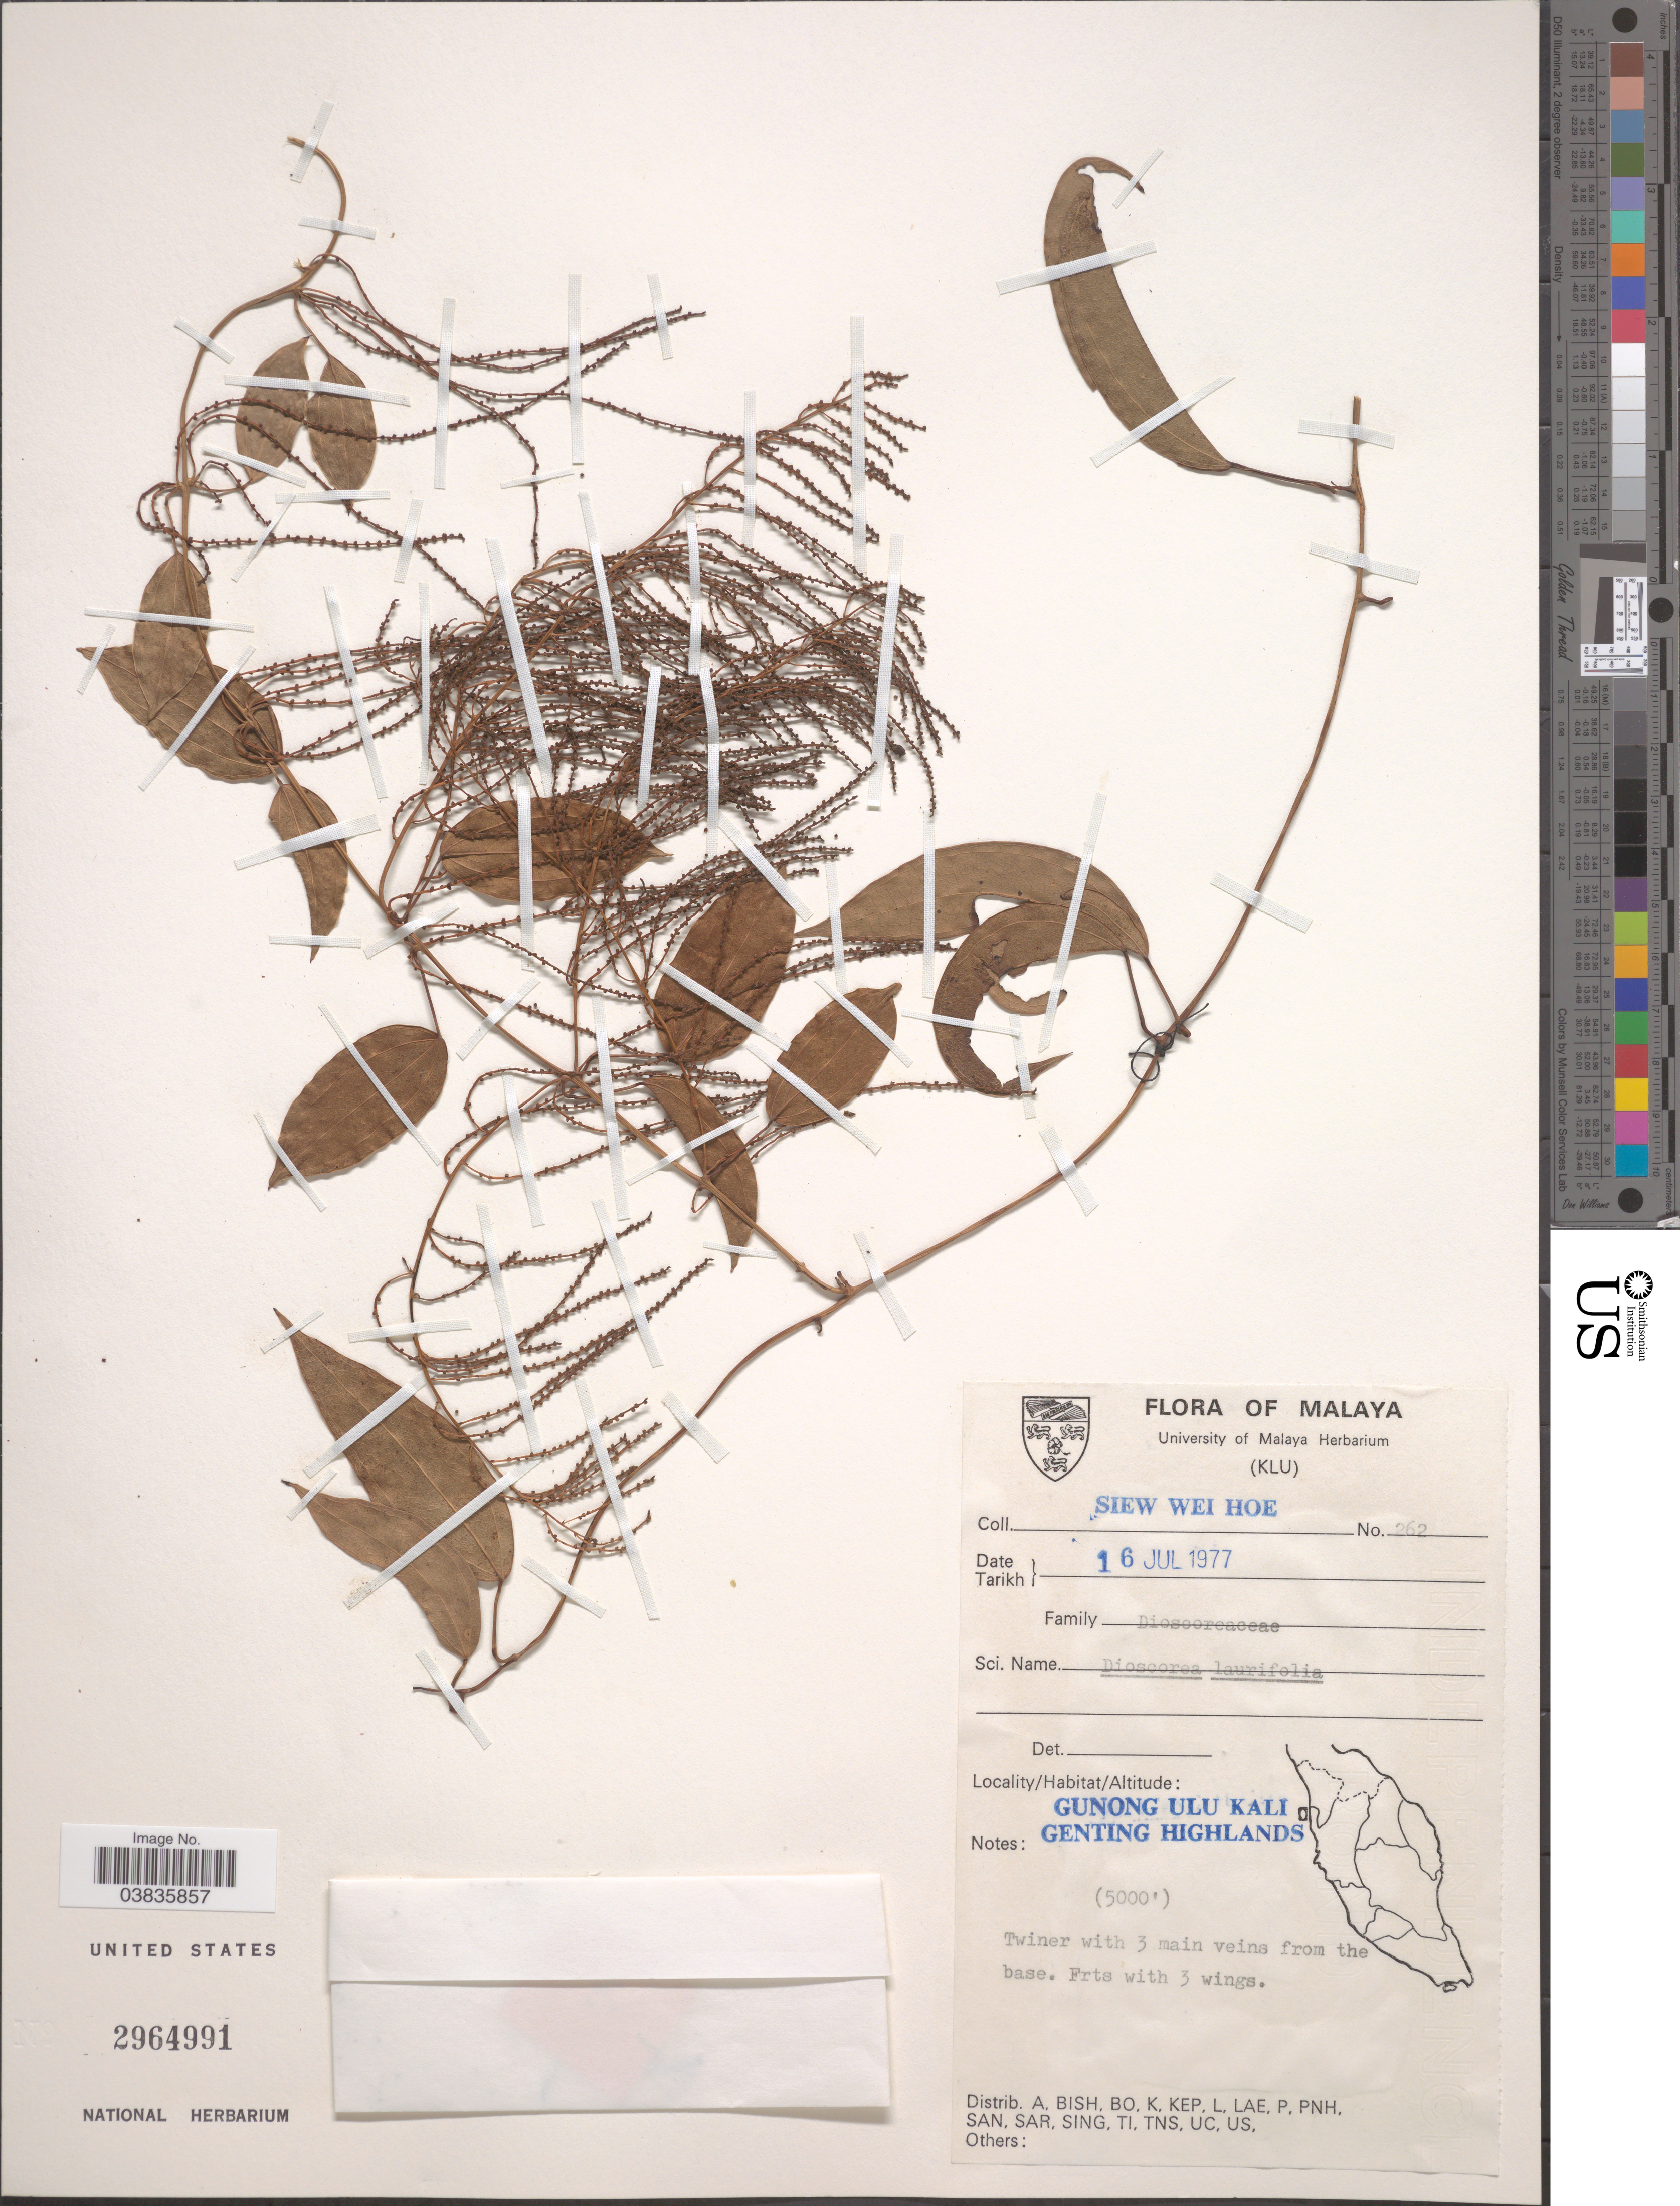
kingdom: Plantae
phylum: Tracheophyta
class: Liliopsida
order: Dioscoreales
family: Dioscoreaceae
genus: Dioscorea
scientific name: Dioscorea laurifolia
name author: Wall.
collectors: W. H. Siew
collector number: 262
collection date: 1977-07-16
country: Malaysia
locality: Malaya. Gunong Ulu Kali. Genting Highlands.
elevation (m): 1524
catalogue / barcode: US 2964991